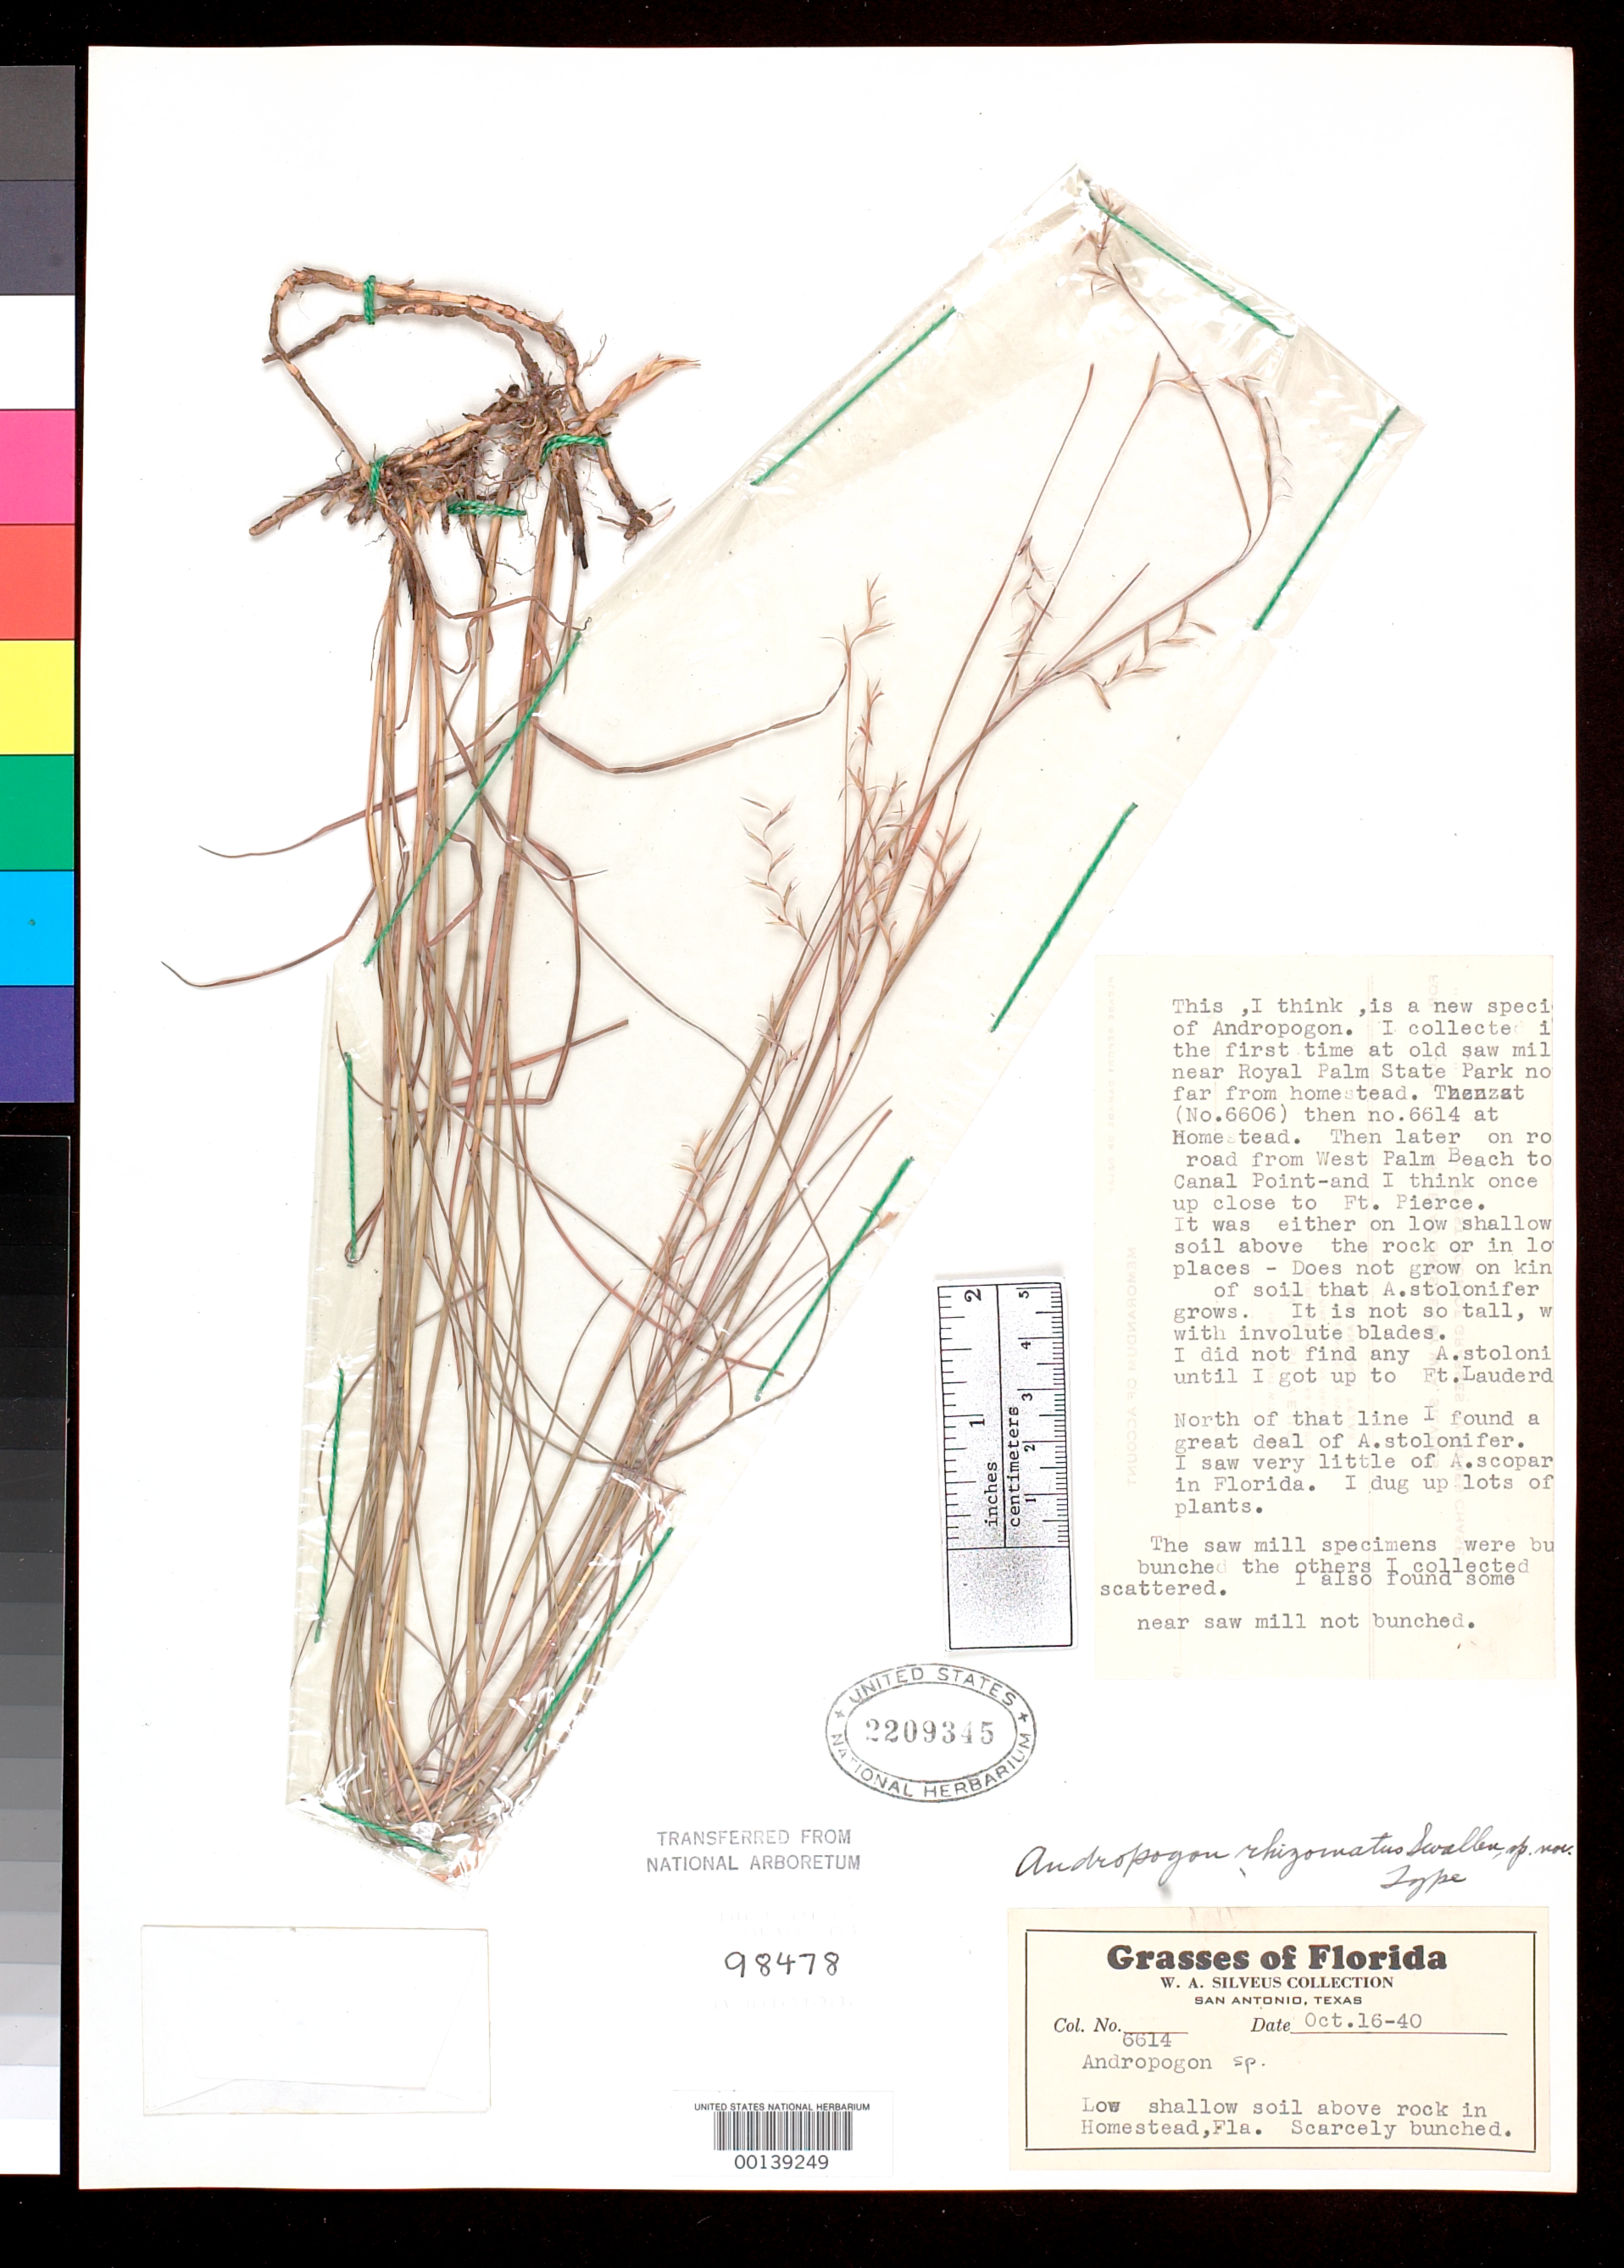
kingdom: Plantae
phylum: Tracheophyta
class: Liliopsida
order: Poales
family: Poaceae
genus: Andropogon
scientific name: Andropogon rhizomatus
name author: Swallen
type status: Holotype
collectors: W. Silveus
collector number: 6614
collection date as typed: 16 Oct 1940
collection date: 1940-10-16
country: United States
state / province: Florida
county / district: Dade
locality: Homestead.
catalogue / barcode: US 2209345